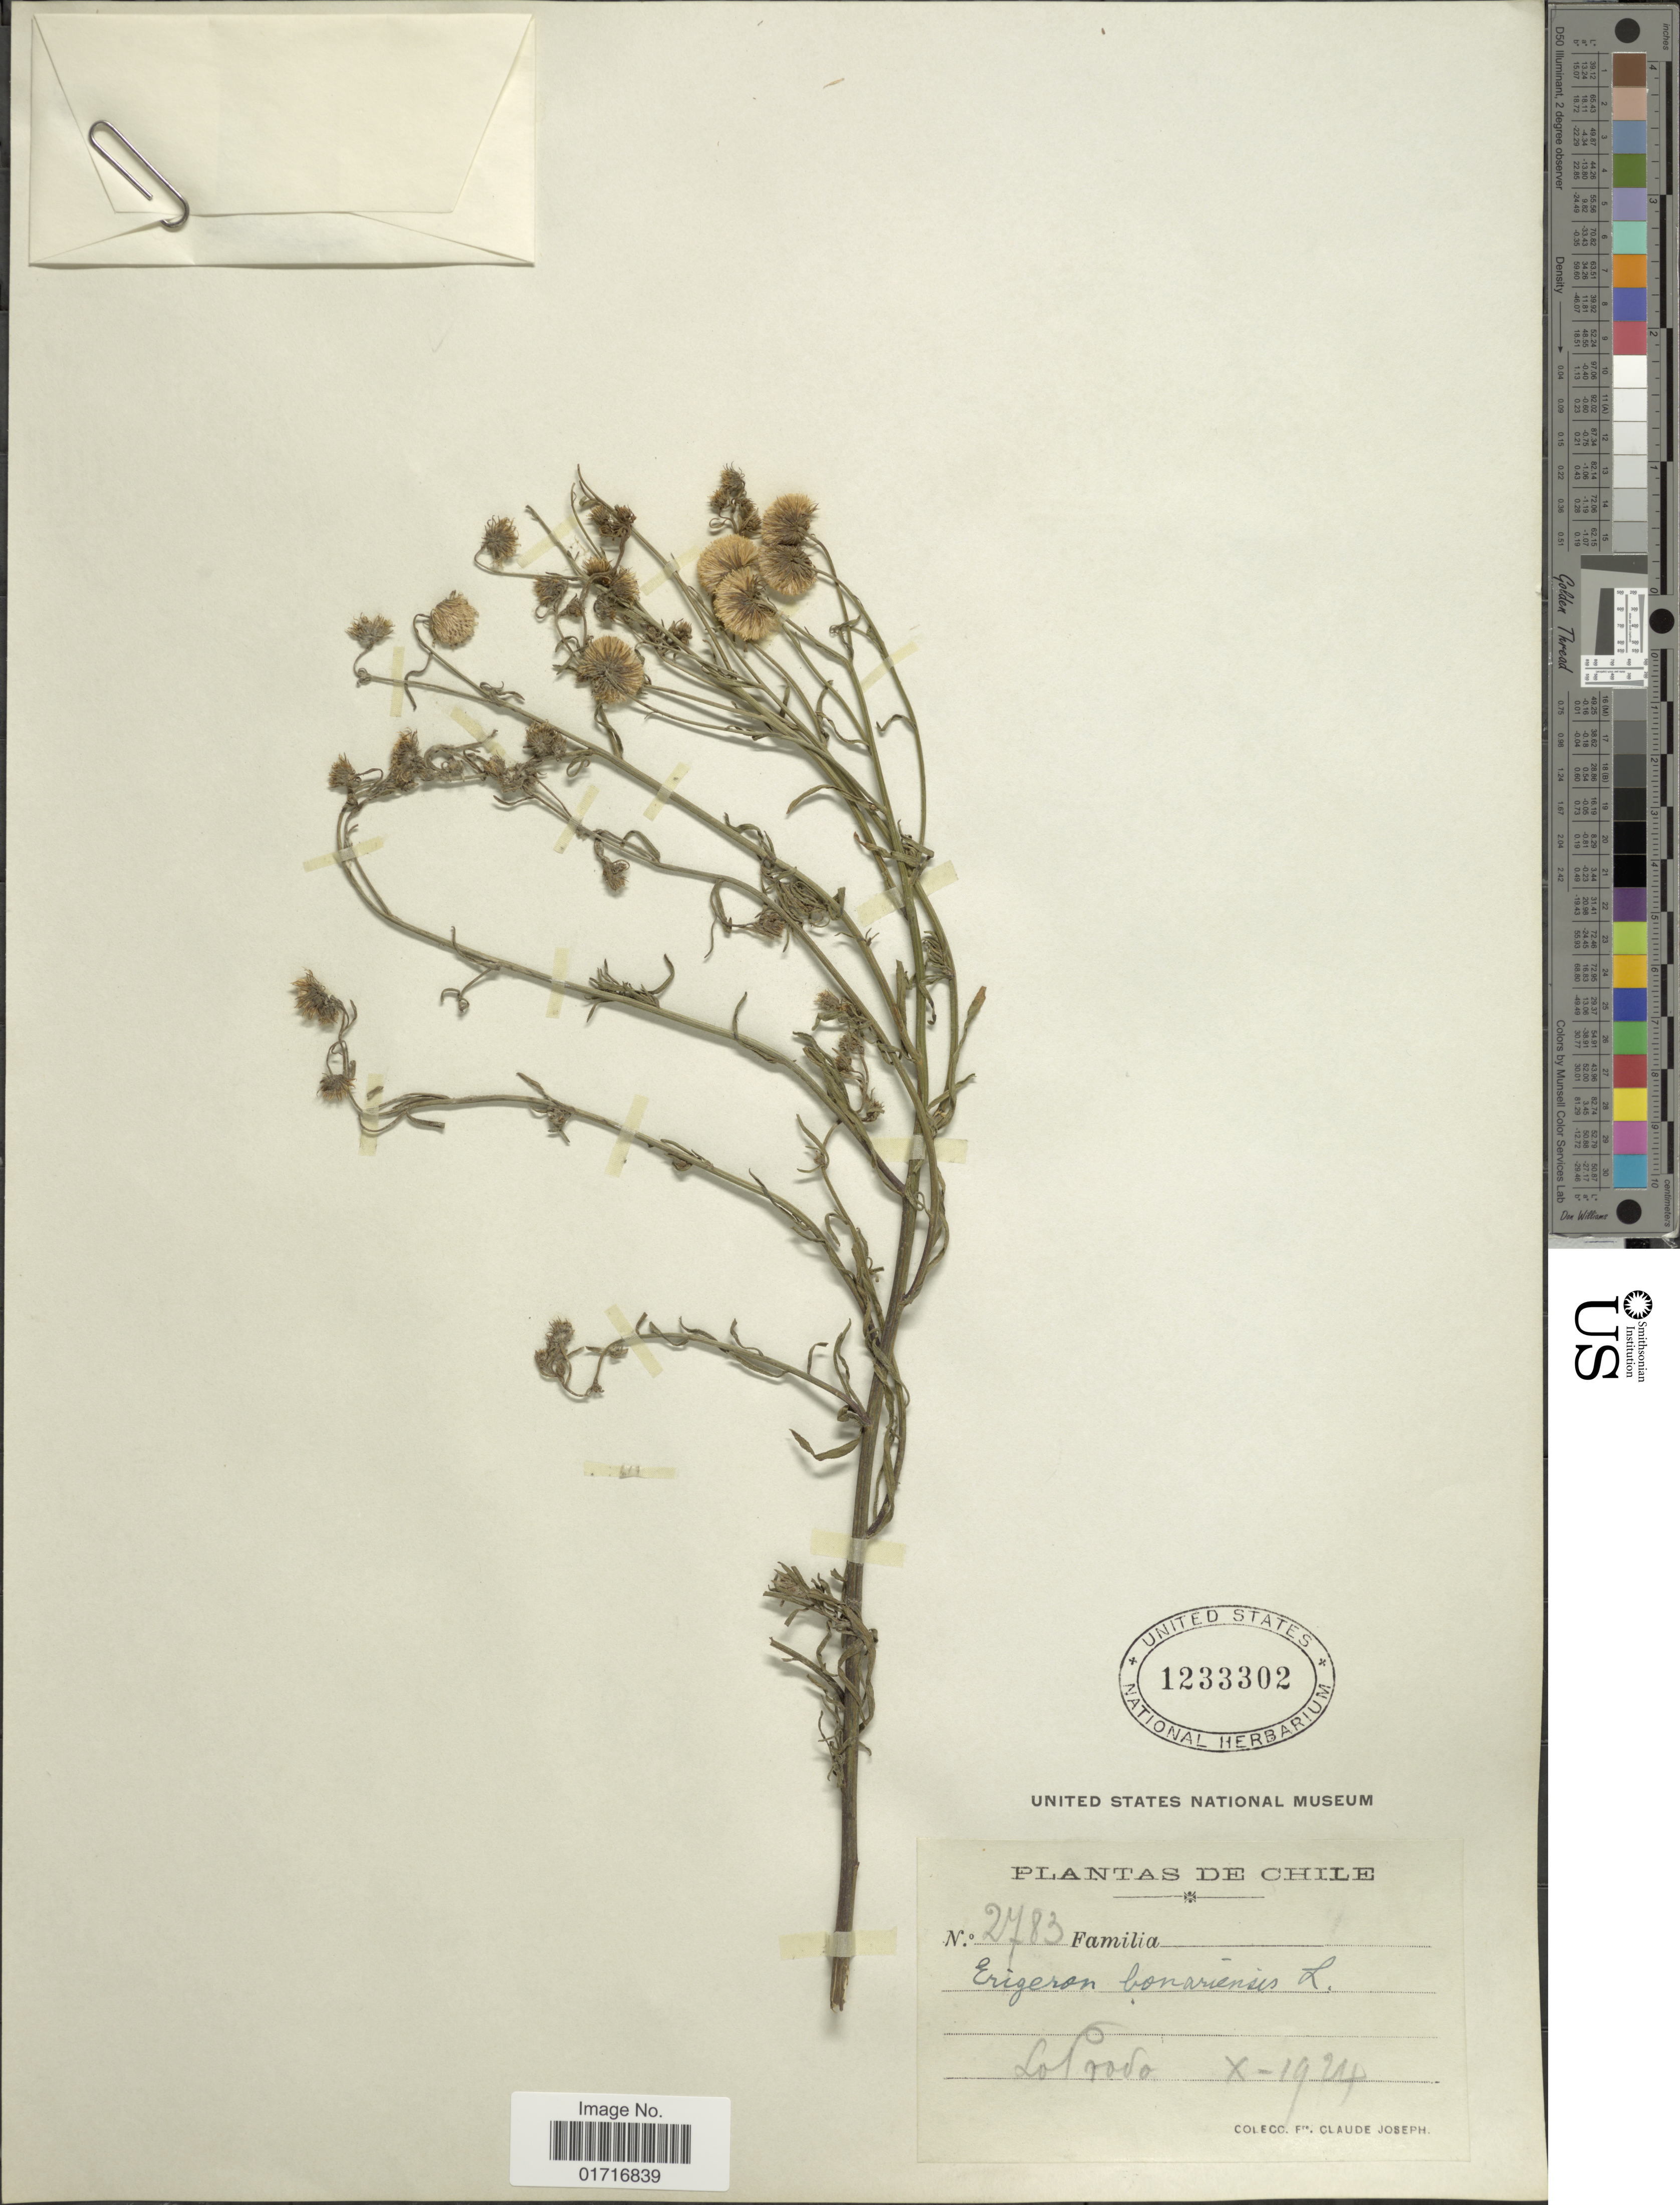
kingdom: Plantae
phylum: Tracheophyta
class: Magnoliopsida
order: Asterales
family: Asteraceae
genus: Conyza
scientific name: Conyza bonariensis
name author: (L.) Cronq.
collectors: Bro. Claude-Joseph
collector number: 2783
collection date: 1924-10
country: Chile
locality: La Prado.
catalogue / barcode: US 1233302